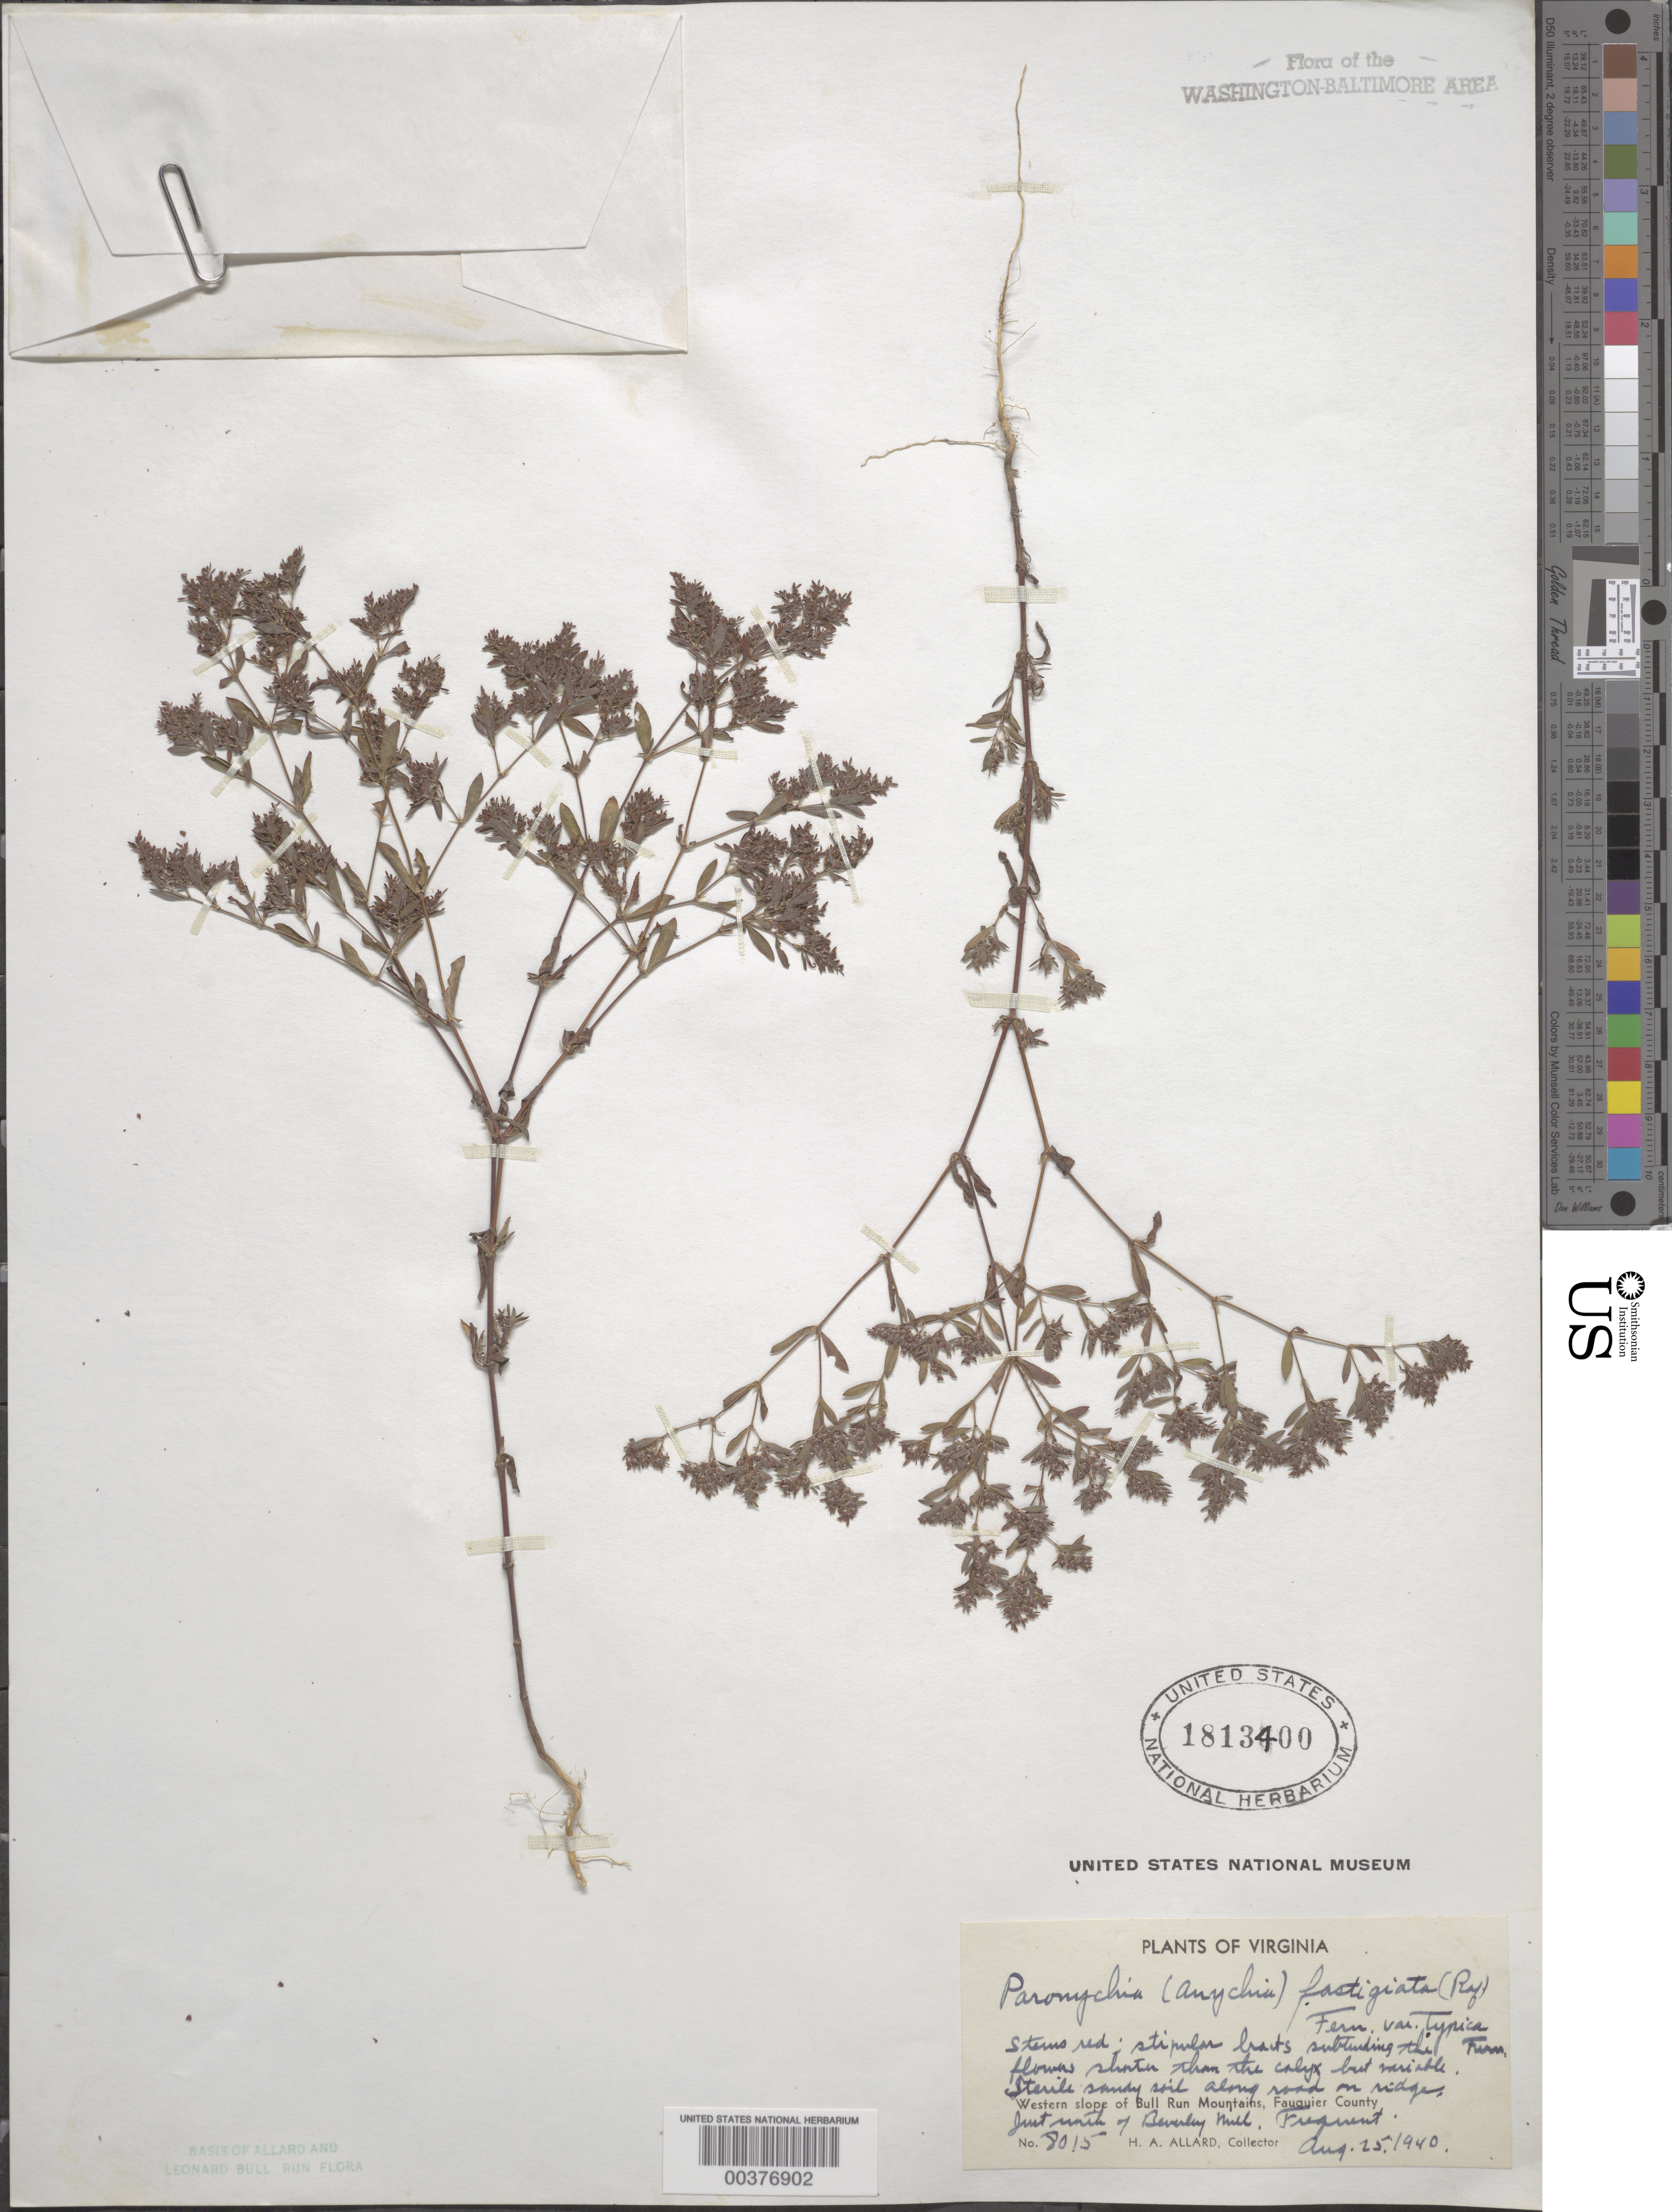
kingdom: Plantae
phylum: Tracheophyta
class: Magnoliopsida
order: Caryophyllales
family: Caryophyllaceae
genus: Paronychia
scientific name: Paronychia fastigiata var. typica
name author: Fernald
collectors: H. A. Allard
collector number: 8015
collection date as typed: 25 Aug 1940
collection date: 1940-08-25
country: United States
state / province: Virginia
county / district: Fauquier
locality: North of Beverley Mill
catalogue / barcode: US 1813400